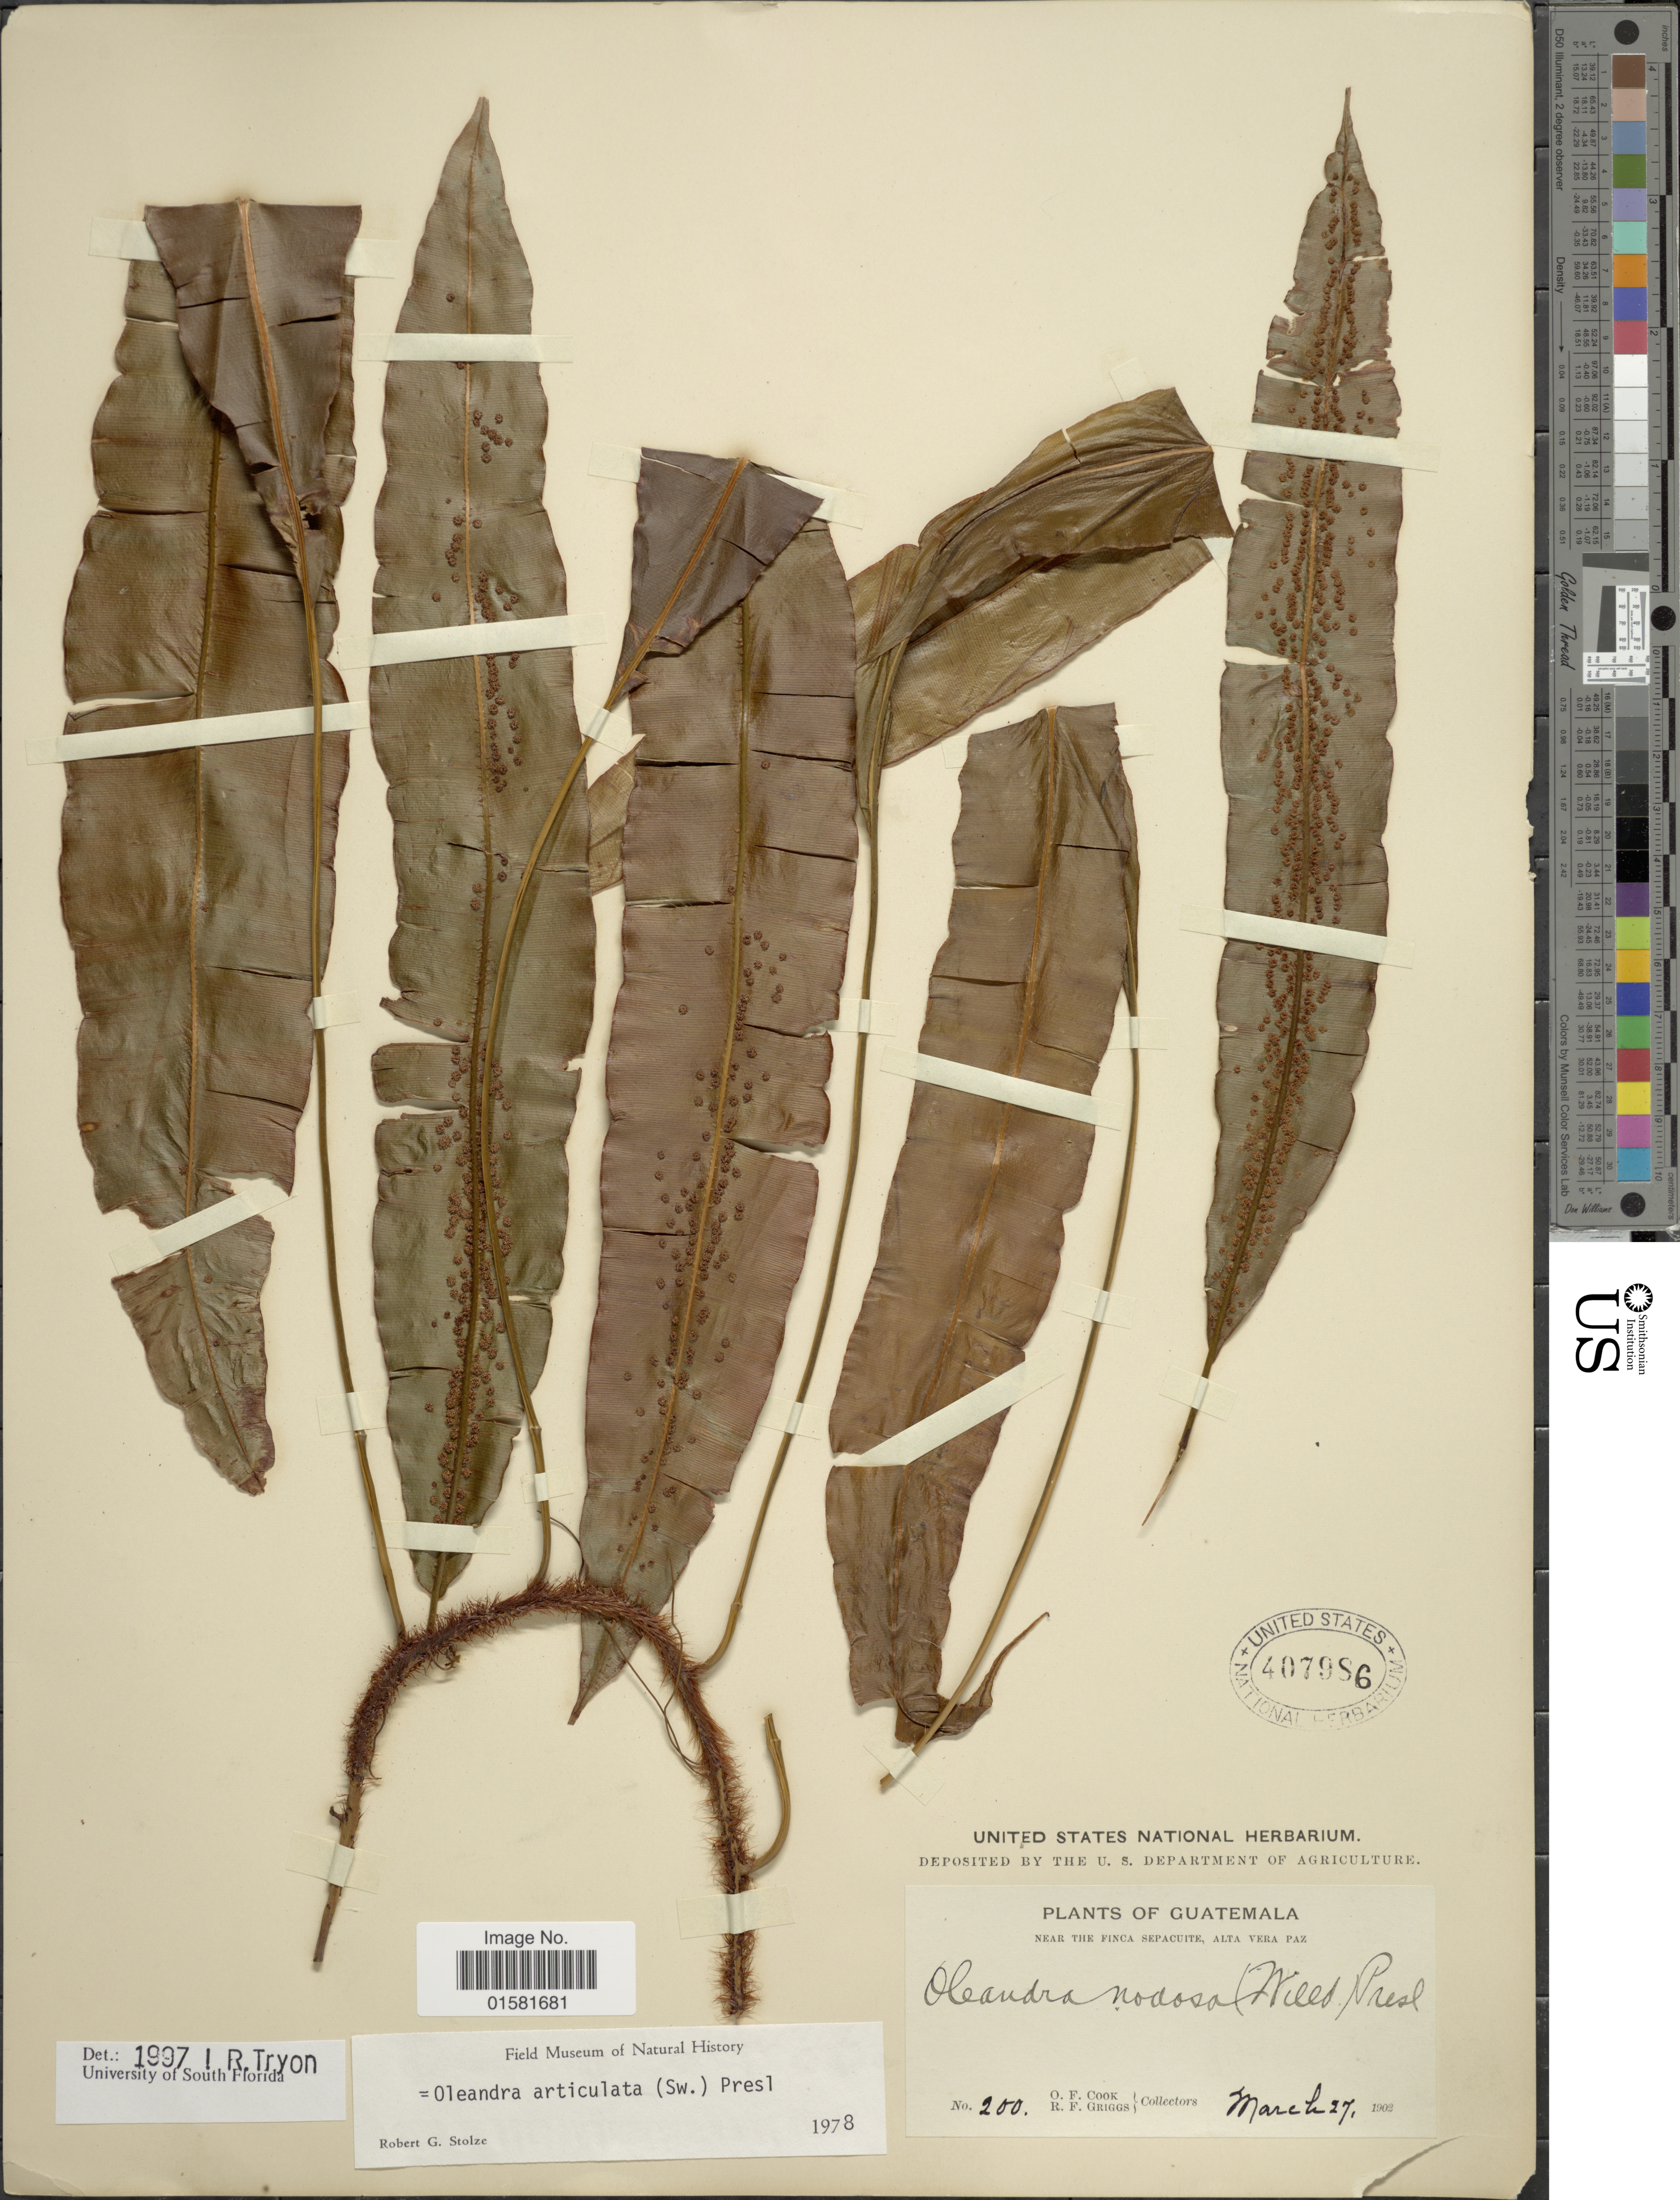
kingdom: Plantae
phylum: Tracheophyta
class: Polypodiopsida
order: Polypodiales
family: Oleandraceae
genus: Oleandra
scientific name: Oleandra articulata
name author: (Sw.) C. Presl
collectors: O. F. Cook & R. F. Griggs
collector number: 200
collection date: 1902-03-27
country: Guatemala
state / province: Alta Verapaz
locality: Near the Finca Sepacuite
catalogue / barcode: US 407986